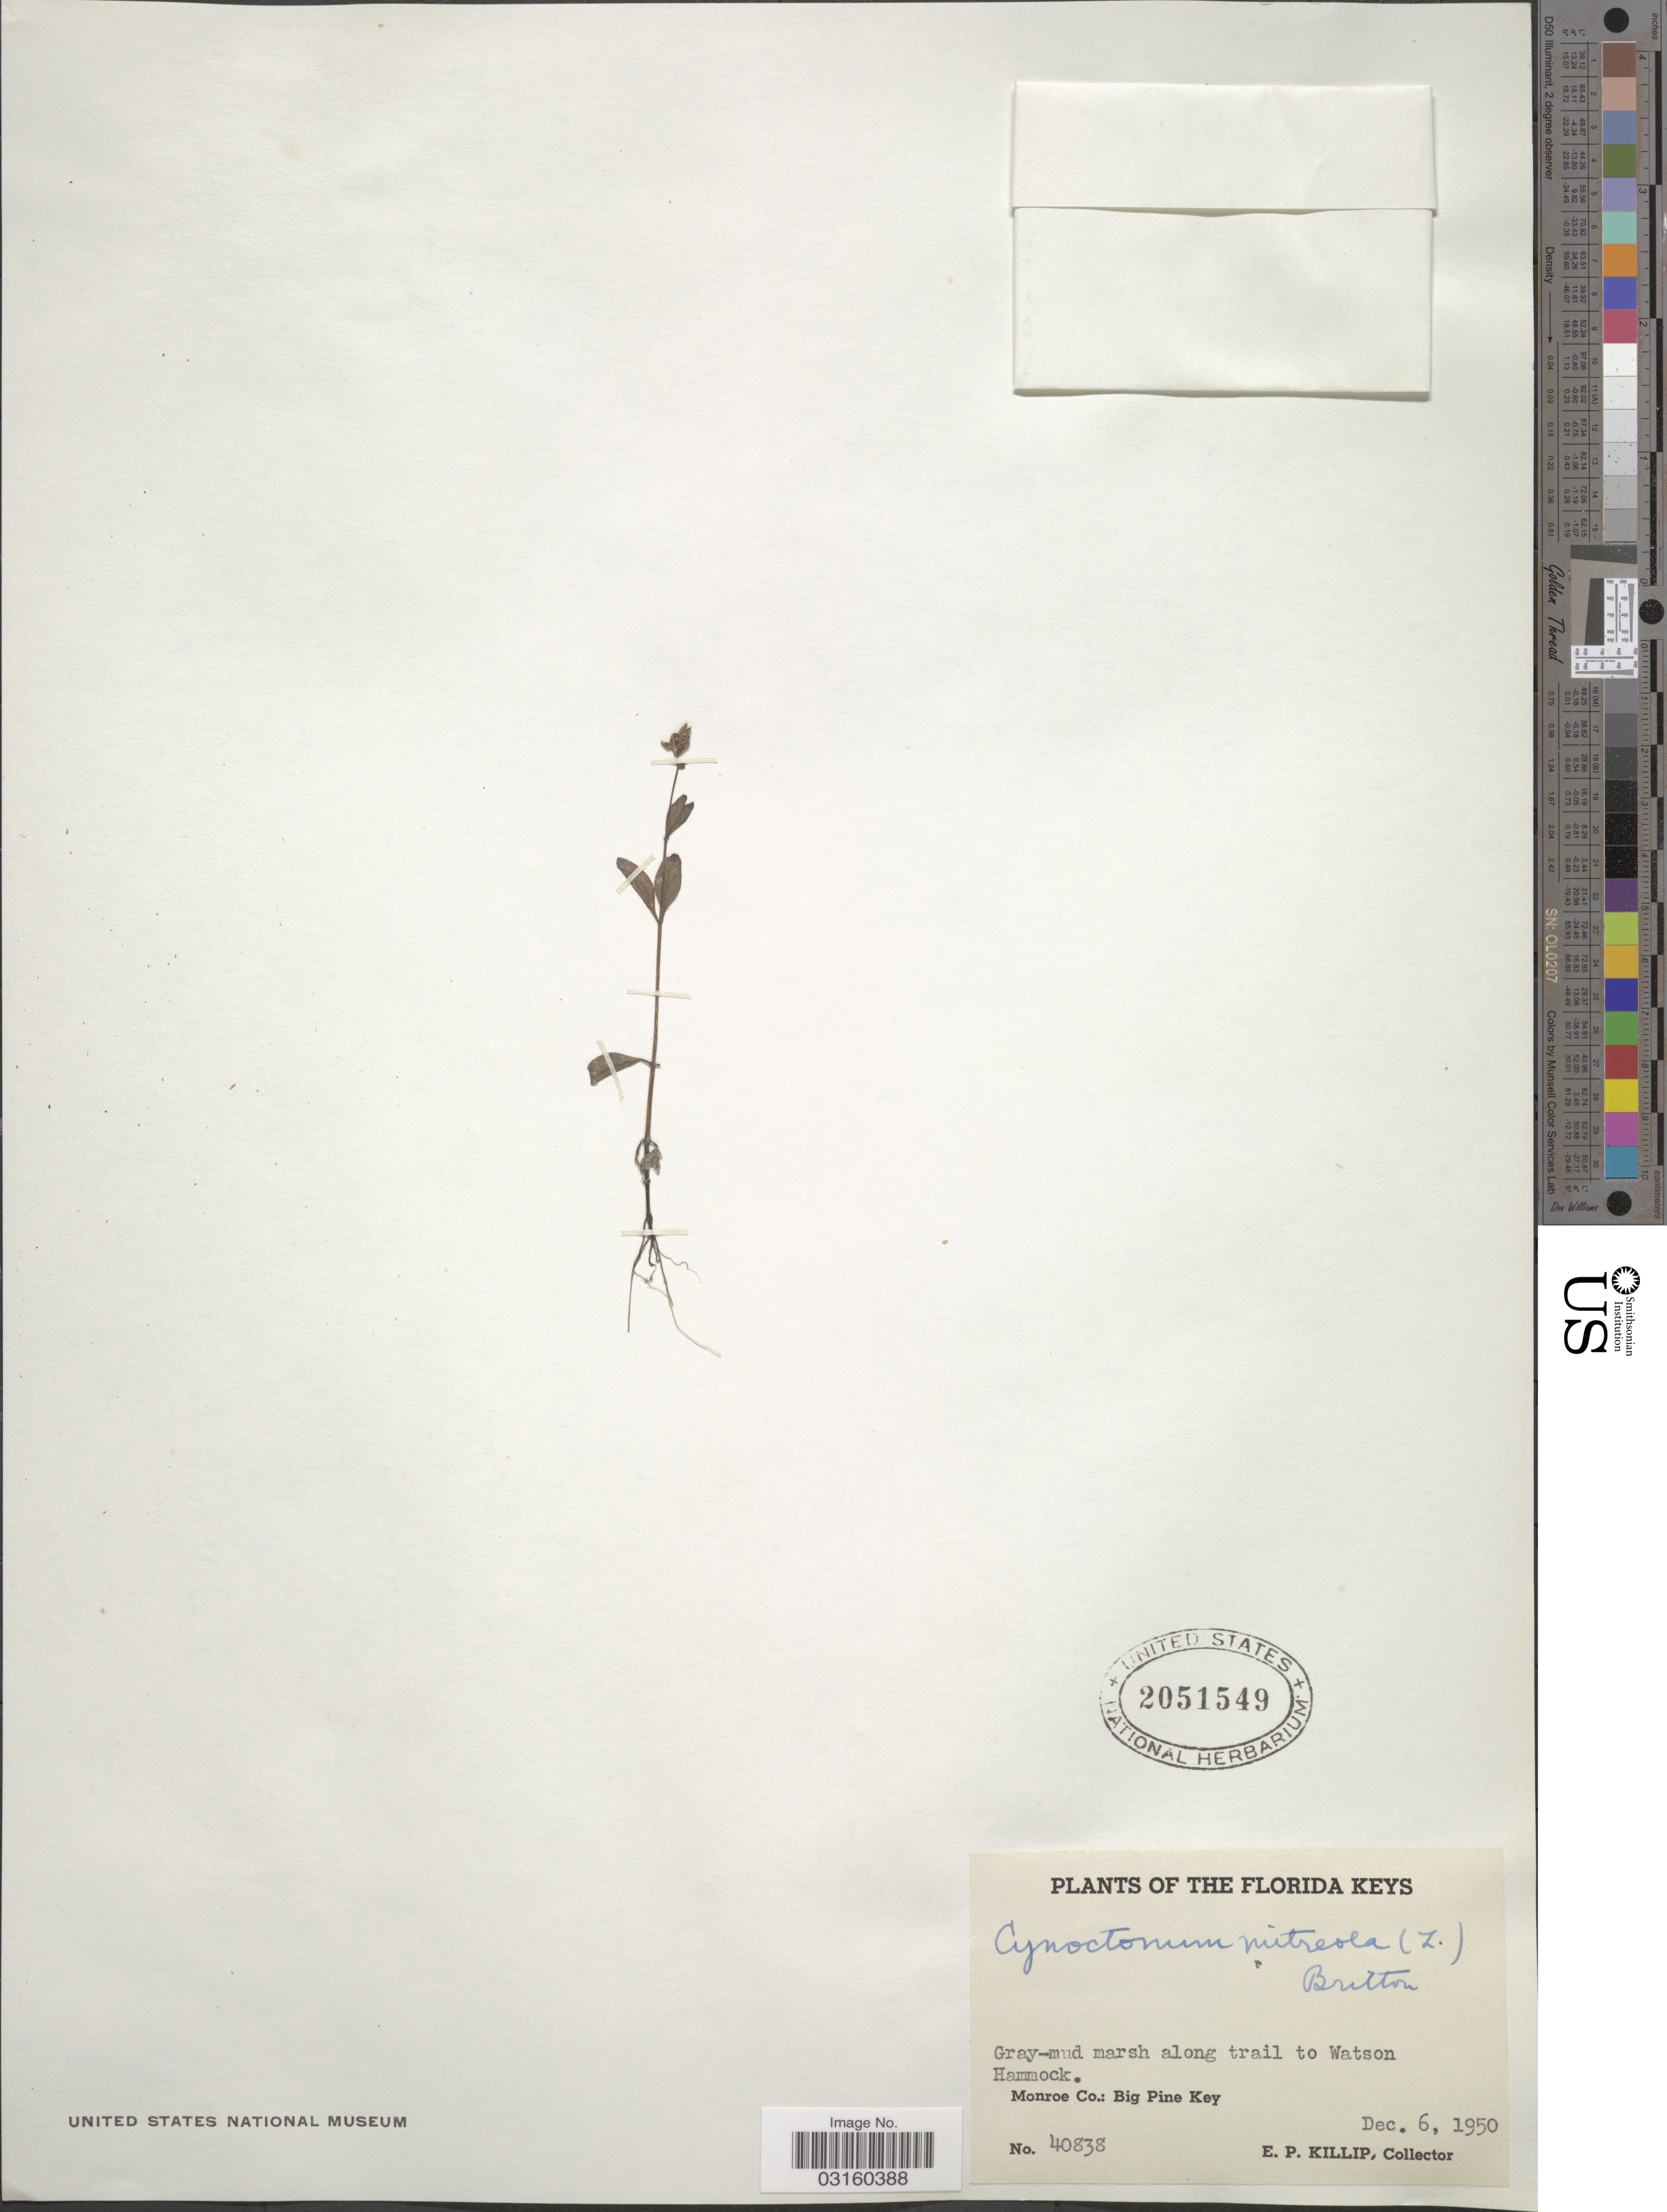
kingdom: Plantae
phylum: Tracheophyta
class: Magnoliopsida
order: Gentianales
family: Loganiaceae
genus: Mitreola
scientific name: Mitreola petiolata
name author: (J.F. Gmel.) Torr. & A. Gray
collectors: E. P. Killip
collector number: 40838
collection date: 1950-12-06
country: United States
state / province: Florida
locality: The Florida Keys, Gray-mud marsh along trail to Watson Hammock, Monroe Co.: Big Pine Key.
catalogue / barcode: US 2051549